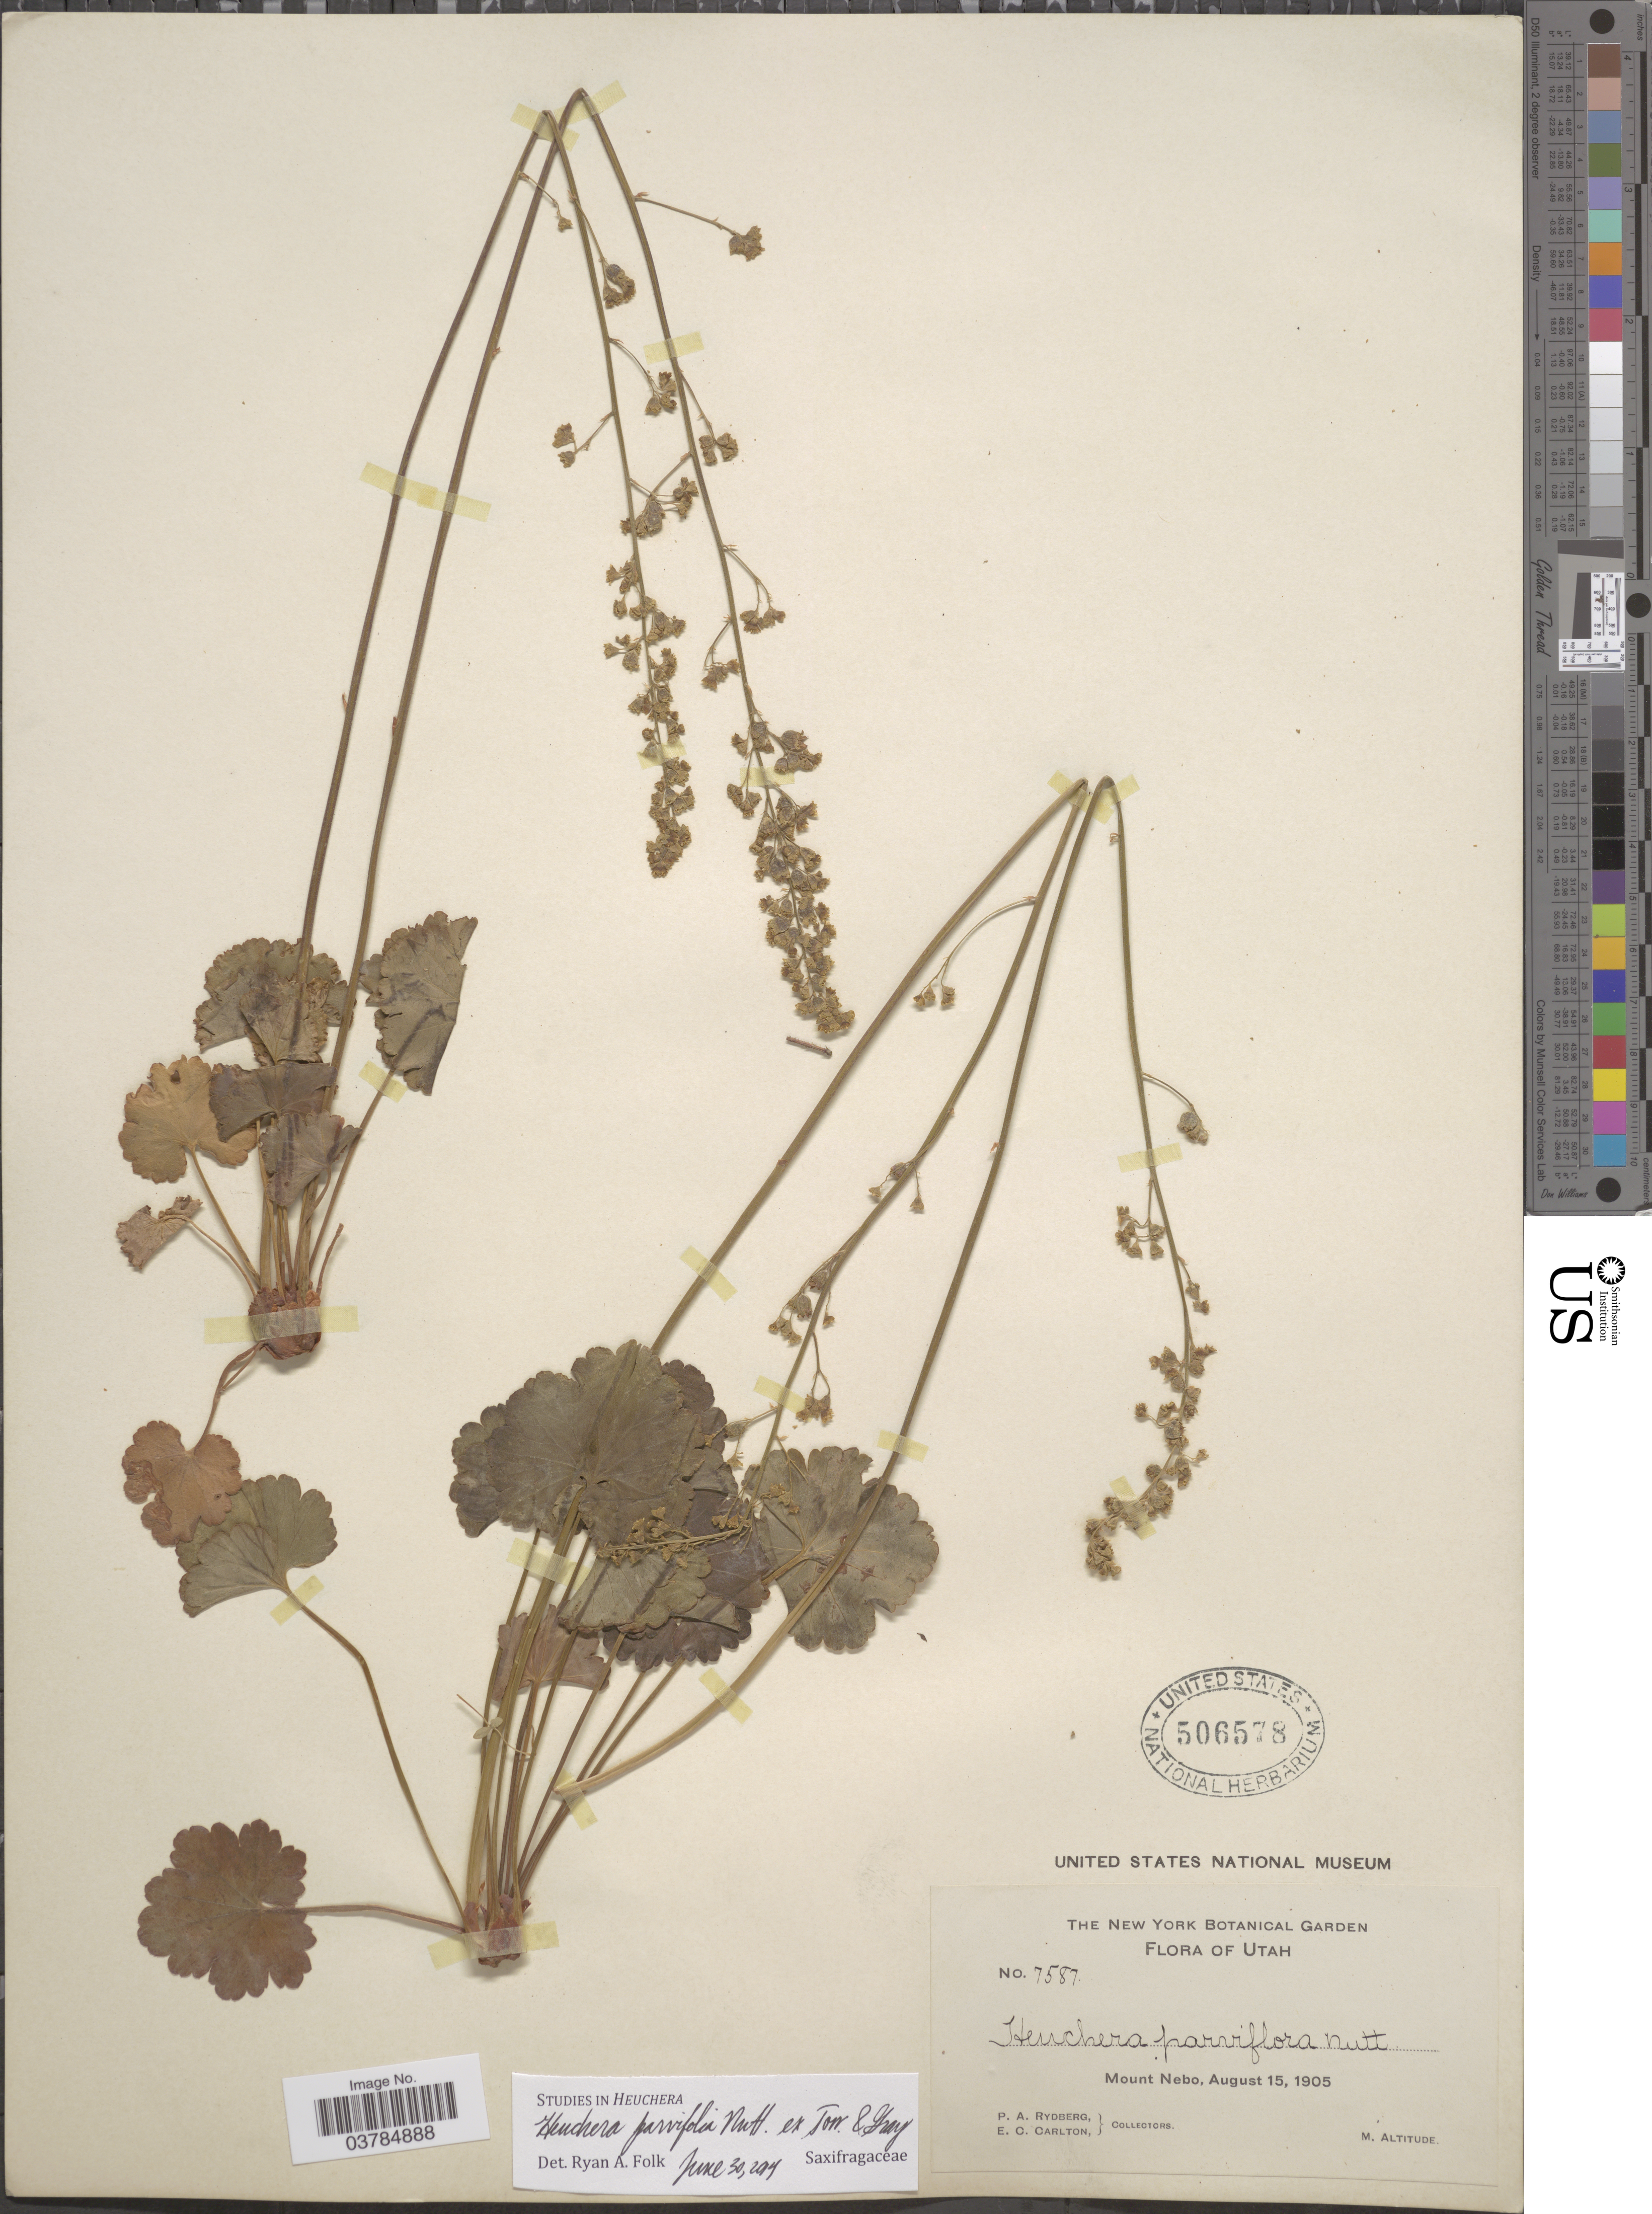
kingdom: Plantae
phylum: Tracheophyta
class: Magnoliopsida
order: Saxifragales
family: Saxifragaceae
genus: Heuchera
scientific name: Heuchera parvifolia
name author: Nutt.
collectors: P. A. Rydberg & E. Carlton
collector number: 7587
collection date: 1905-08-15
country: United States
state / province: Utah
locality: Mount Nebo.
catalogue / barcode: US 506578